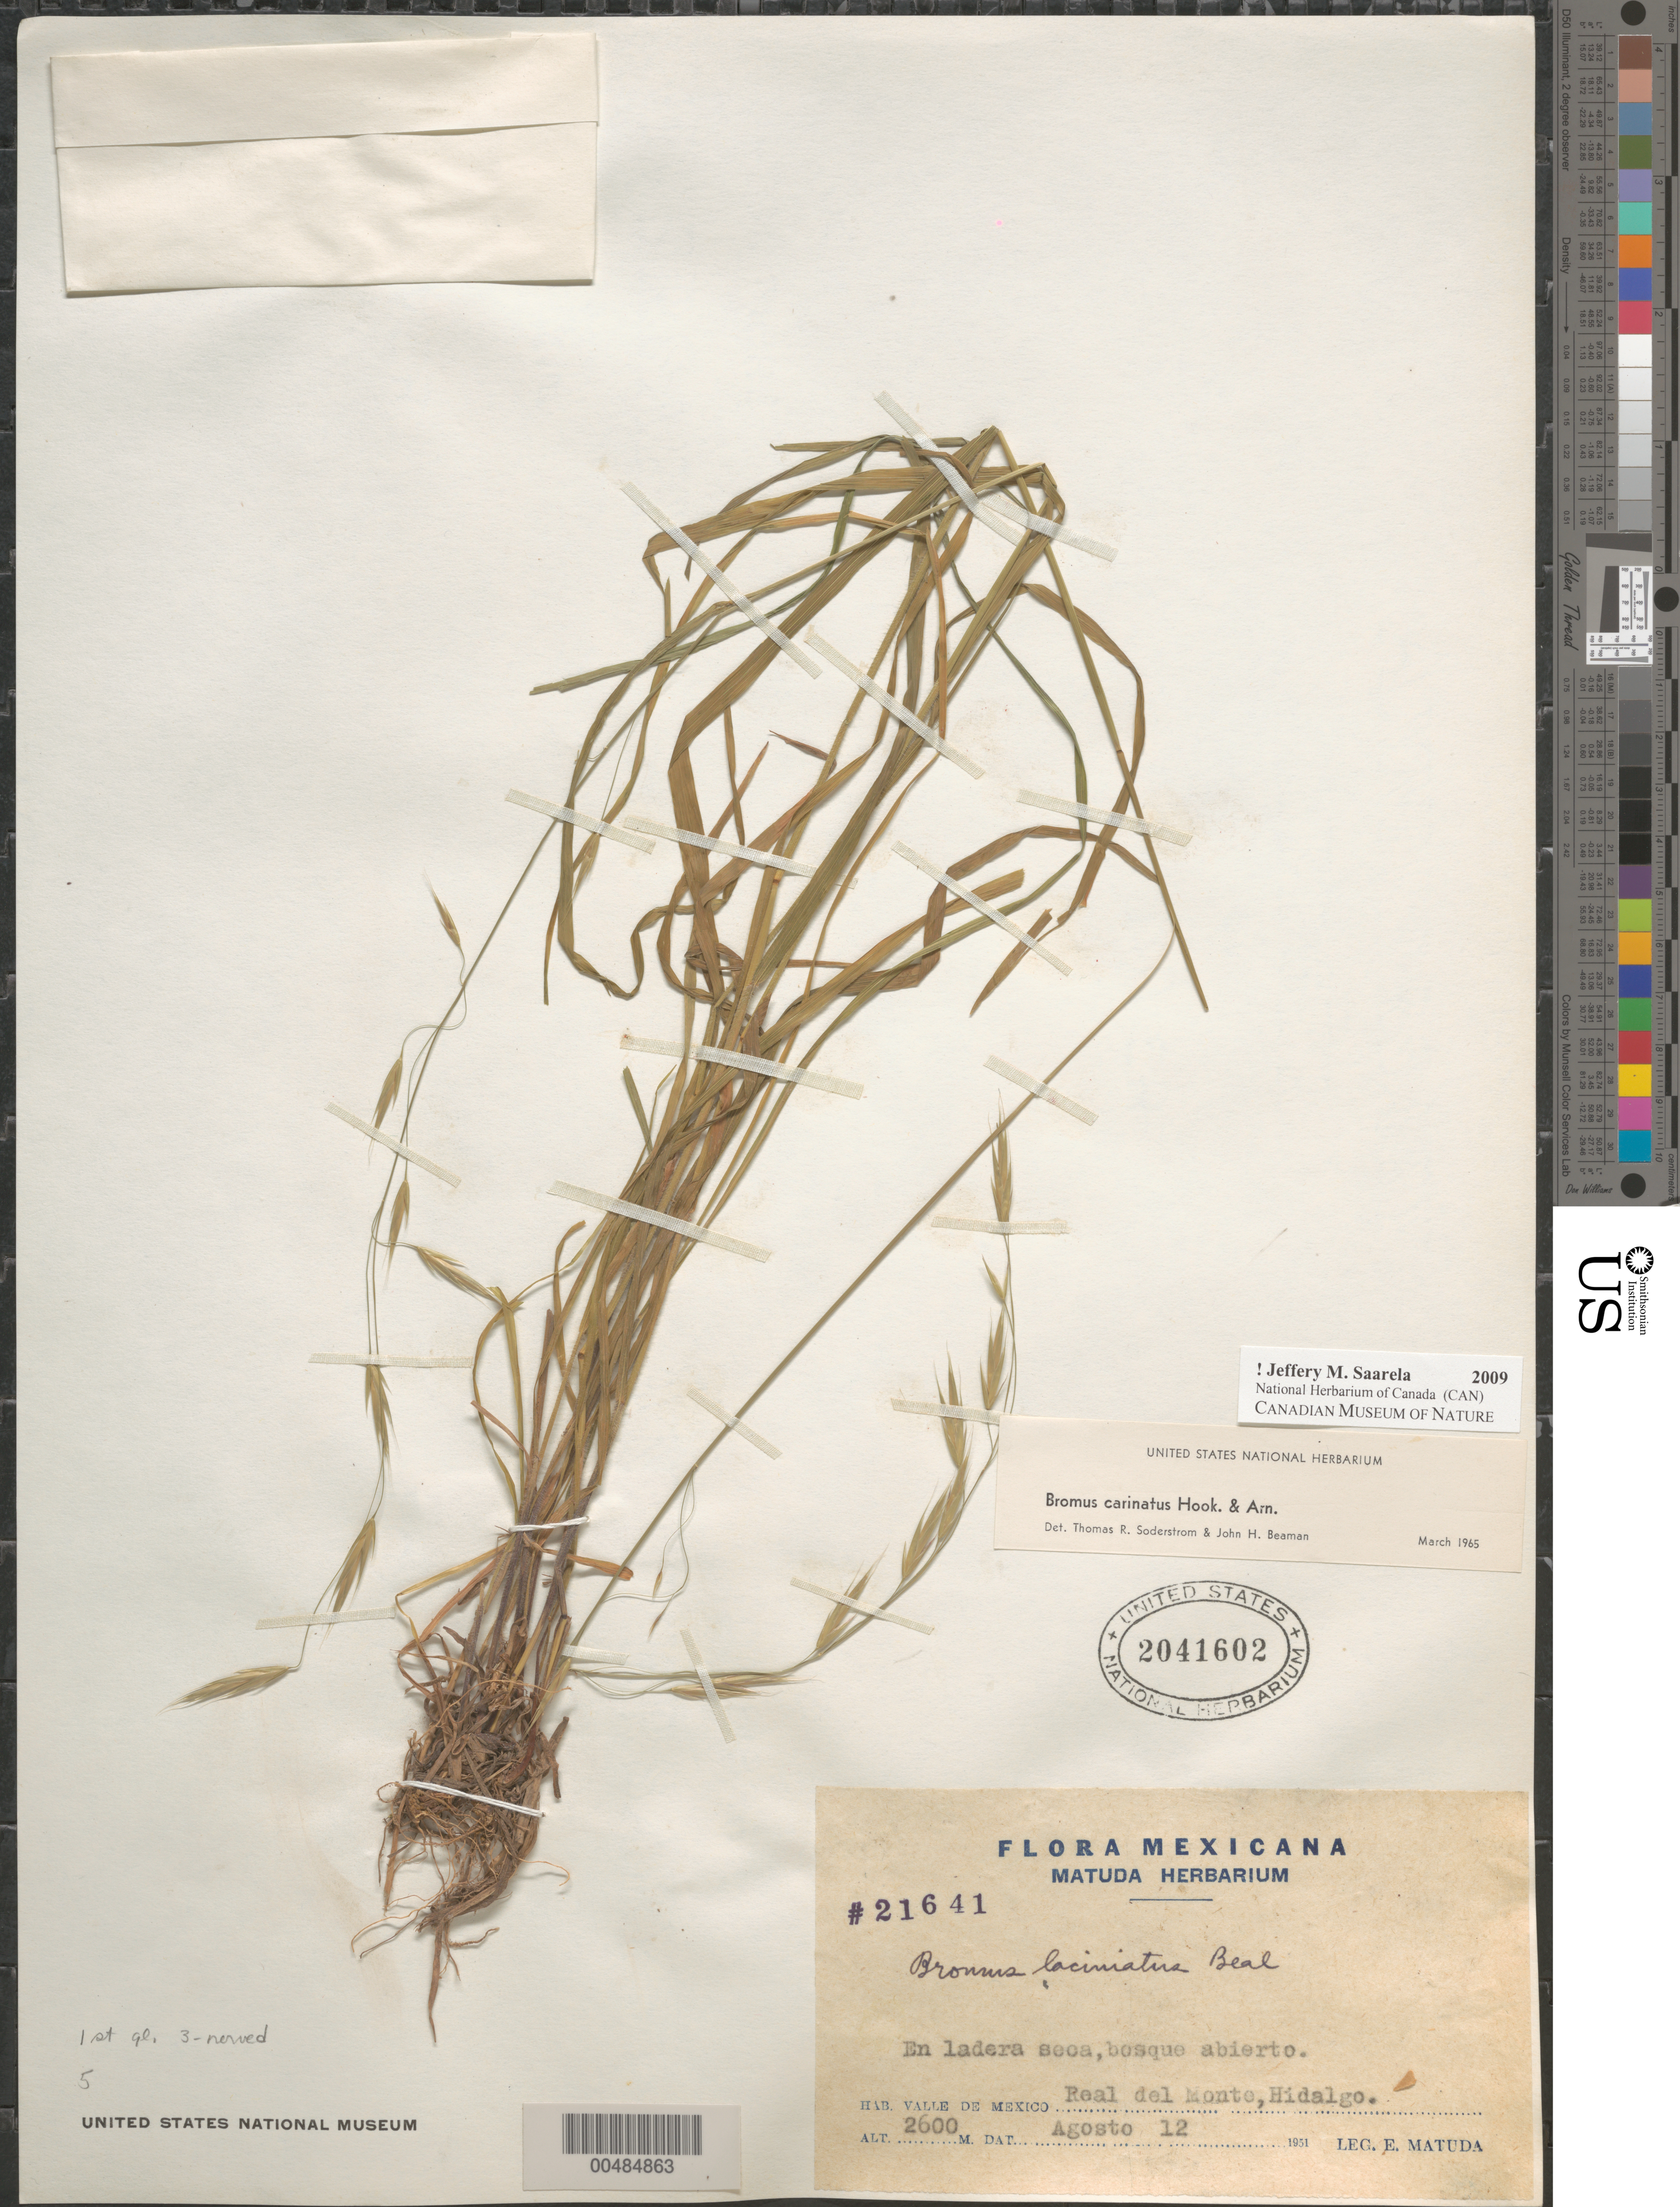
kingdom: Plantae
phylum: Tracheophyta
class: Liliopsida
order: Poales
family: Poaceae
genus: Bromus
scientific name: Bromus carinatus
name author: Hook. & Arn.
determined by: Soderstrom, T. R.; Beaman, J. H.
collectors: E. Matuda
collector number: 21641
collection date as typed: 12 Aug 1951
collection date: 1951-08-12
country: Mexico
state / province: Hidalgo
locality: Valle de Mexico, Real del Monte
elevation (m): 2600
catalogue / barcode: US 2041602